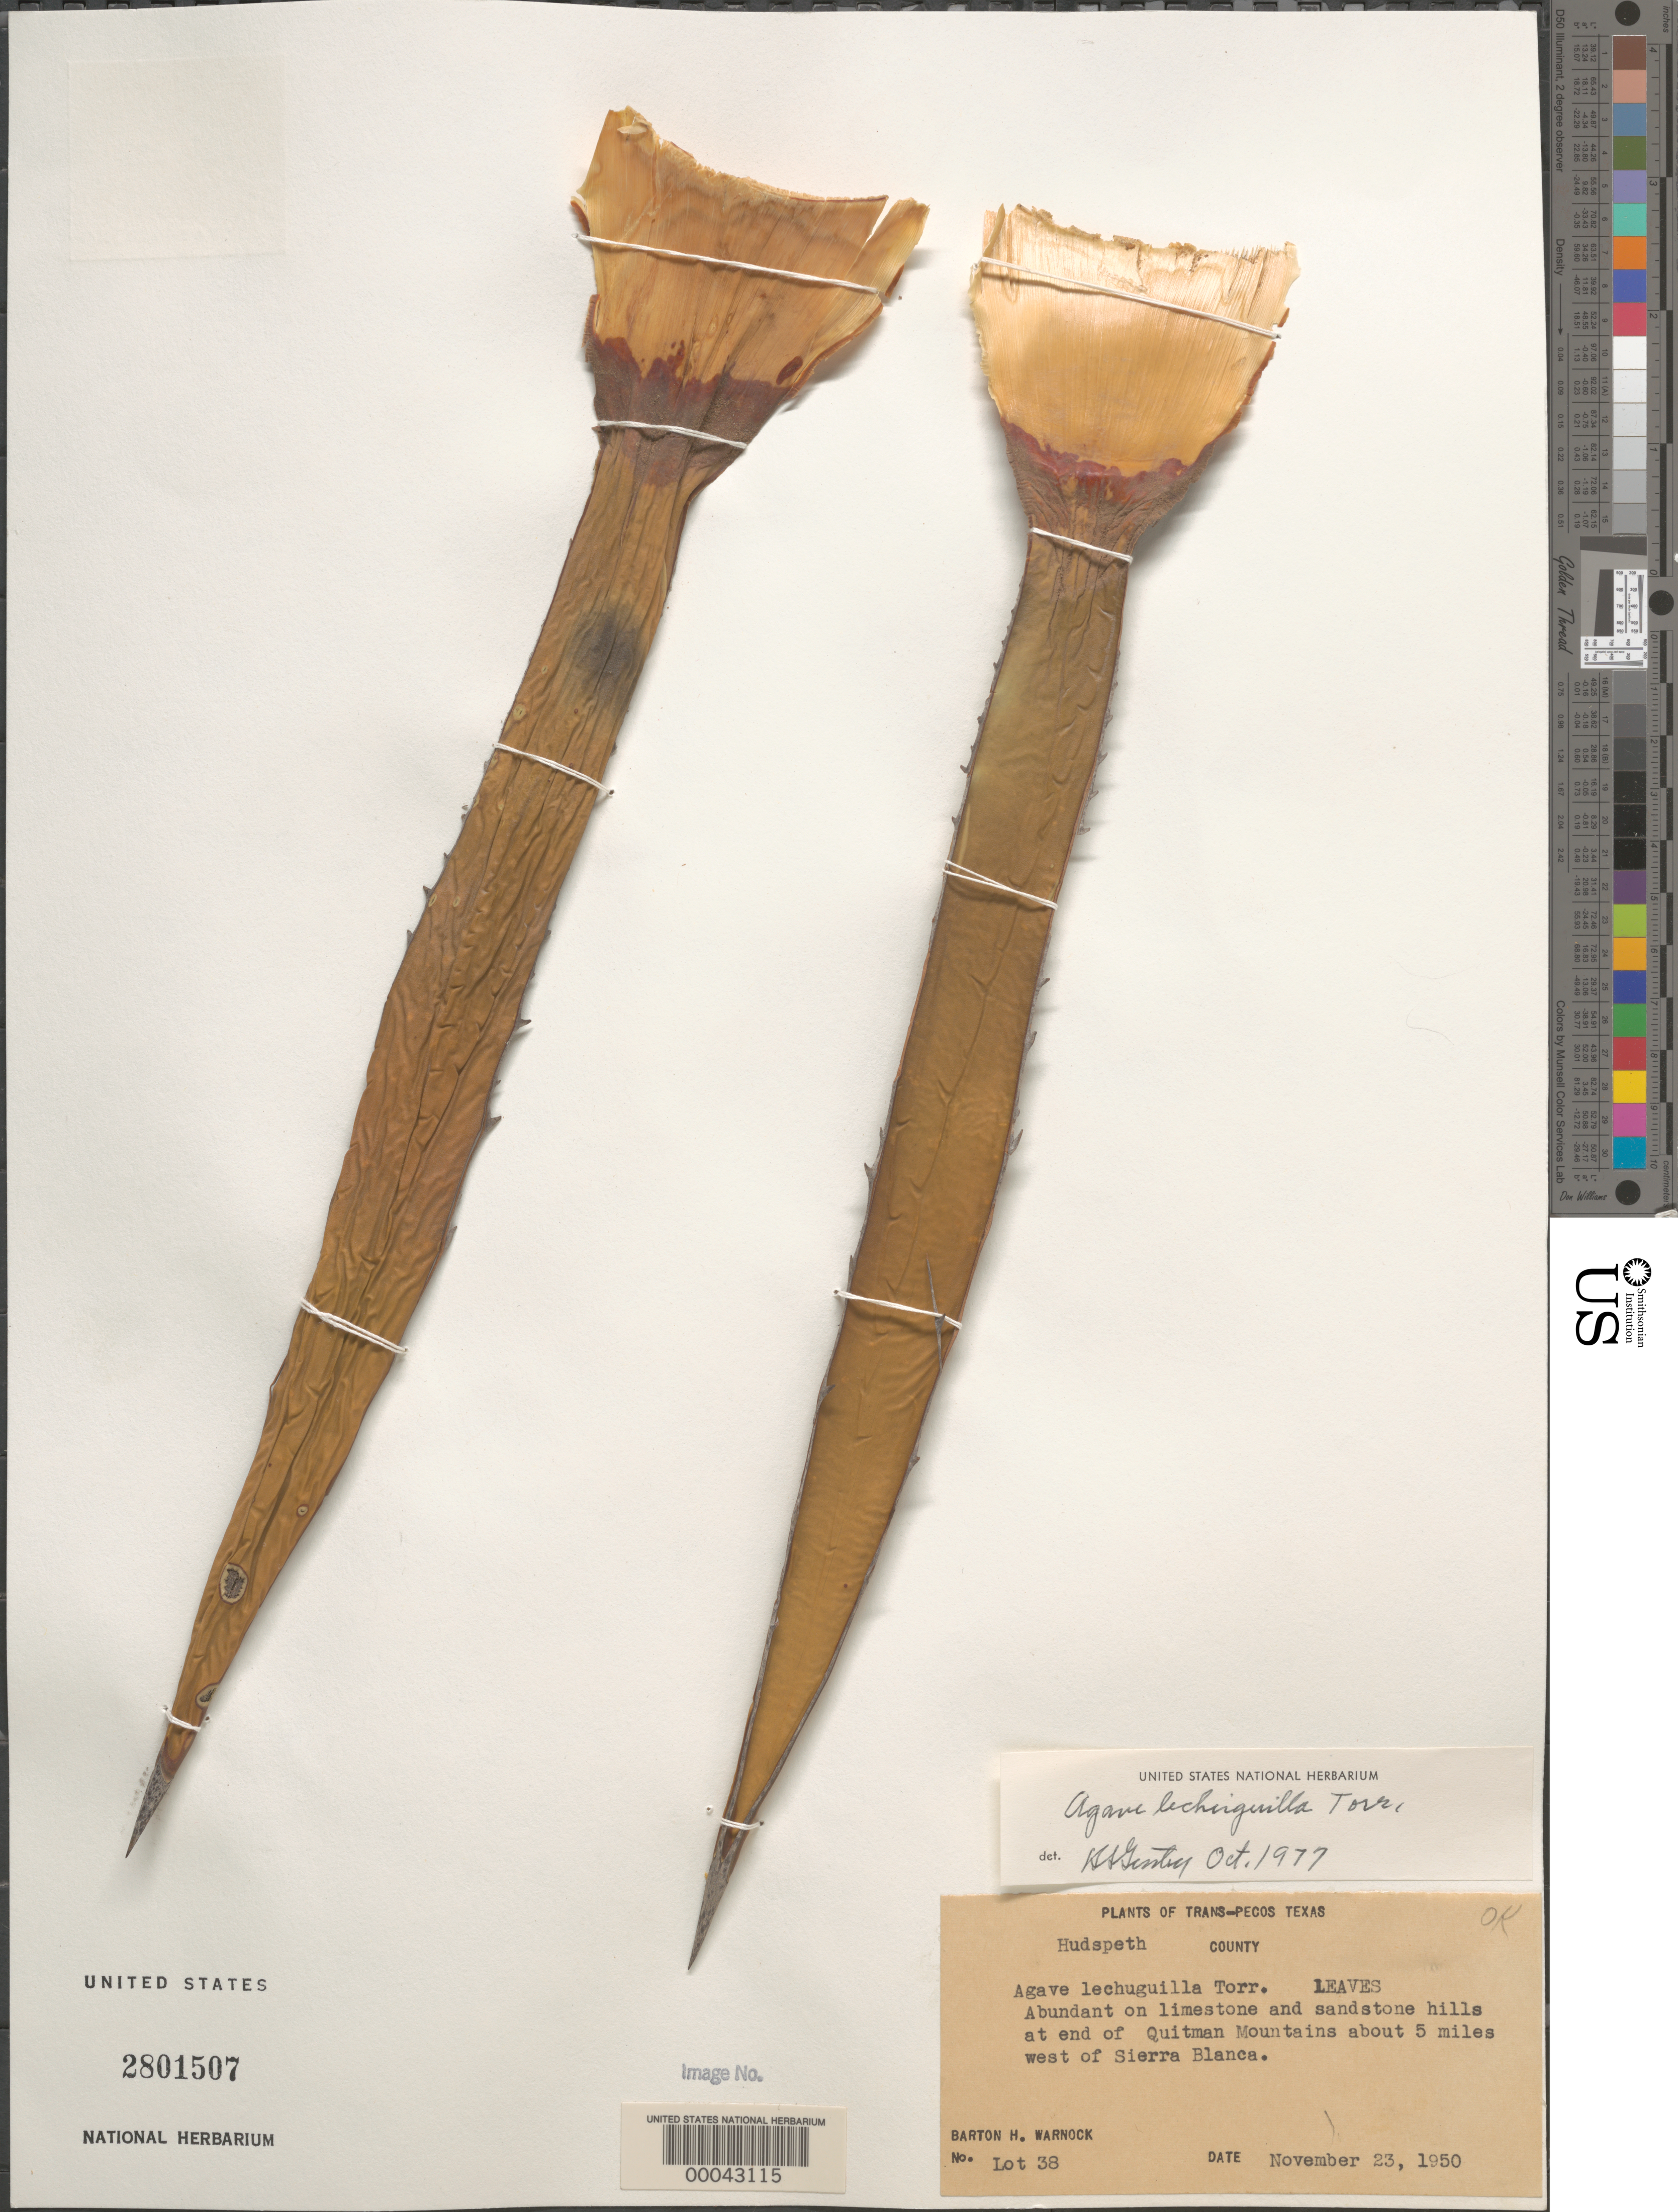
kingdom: Plantae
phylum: Tracheophyta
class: Liliopsida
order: Asparagales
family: Asparagaceae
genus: Agave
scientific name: Agave lechuguilla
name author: Torr.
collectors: B. H. Warnock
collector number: Lot 38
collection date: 1950-11-23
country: United States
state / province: Texas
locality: Trans-Pecos Texas. Hudspeth County. Abundant on limestone and sandstone hills at end of Quitman Mountains about 5 miles west of Sierra Blanca.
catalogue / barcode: US 2801507